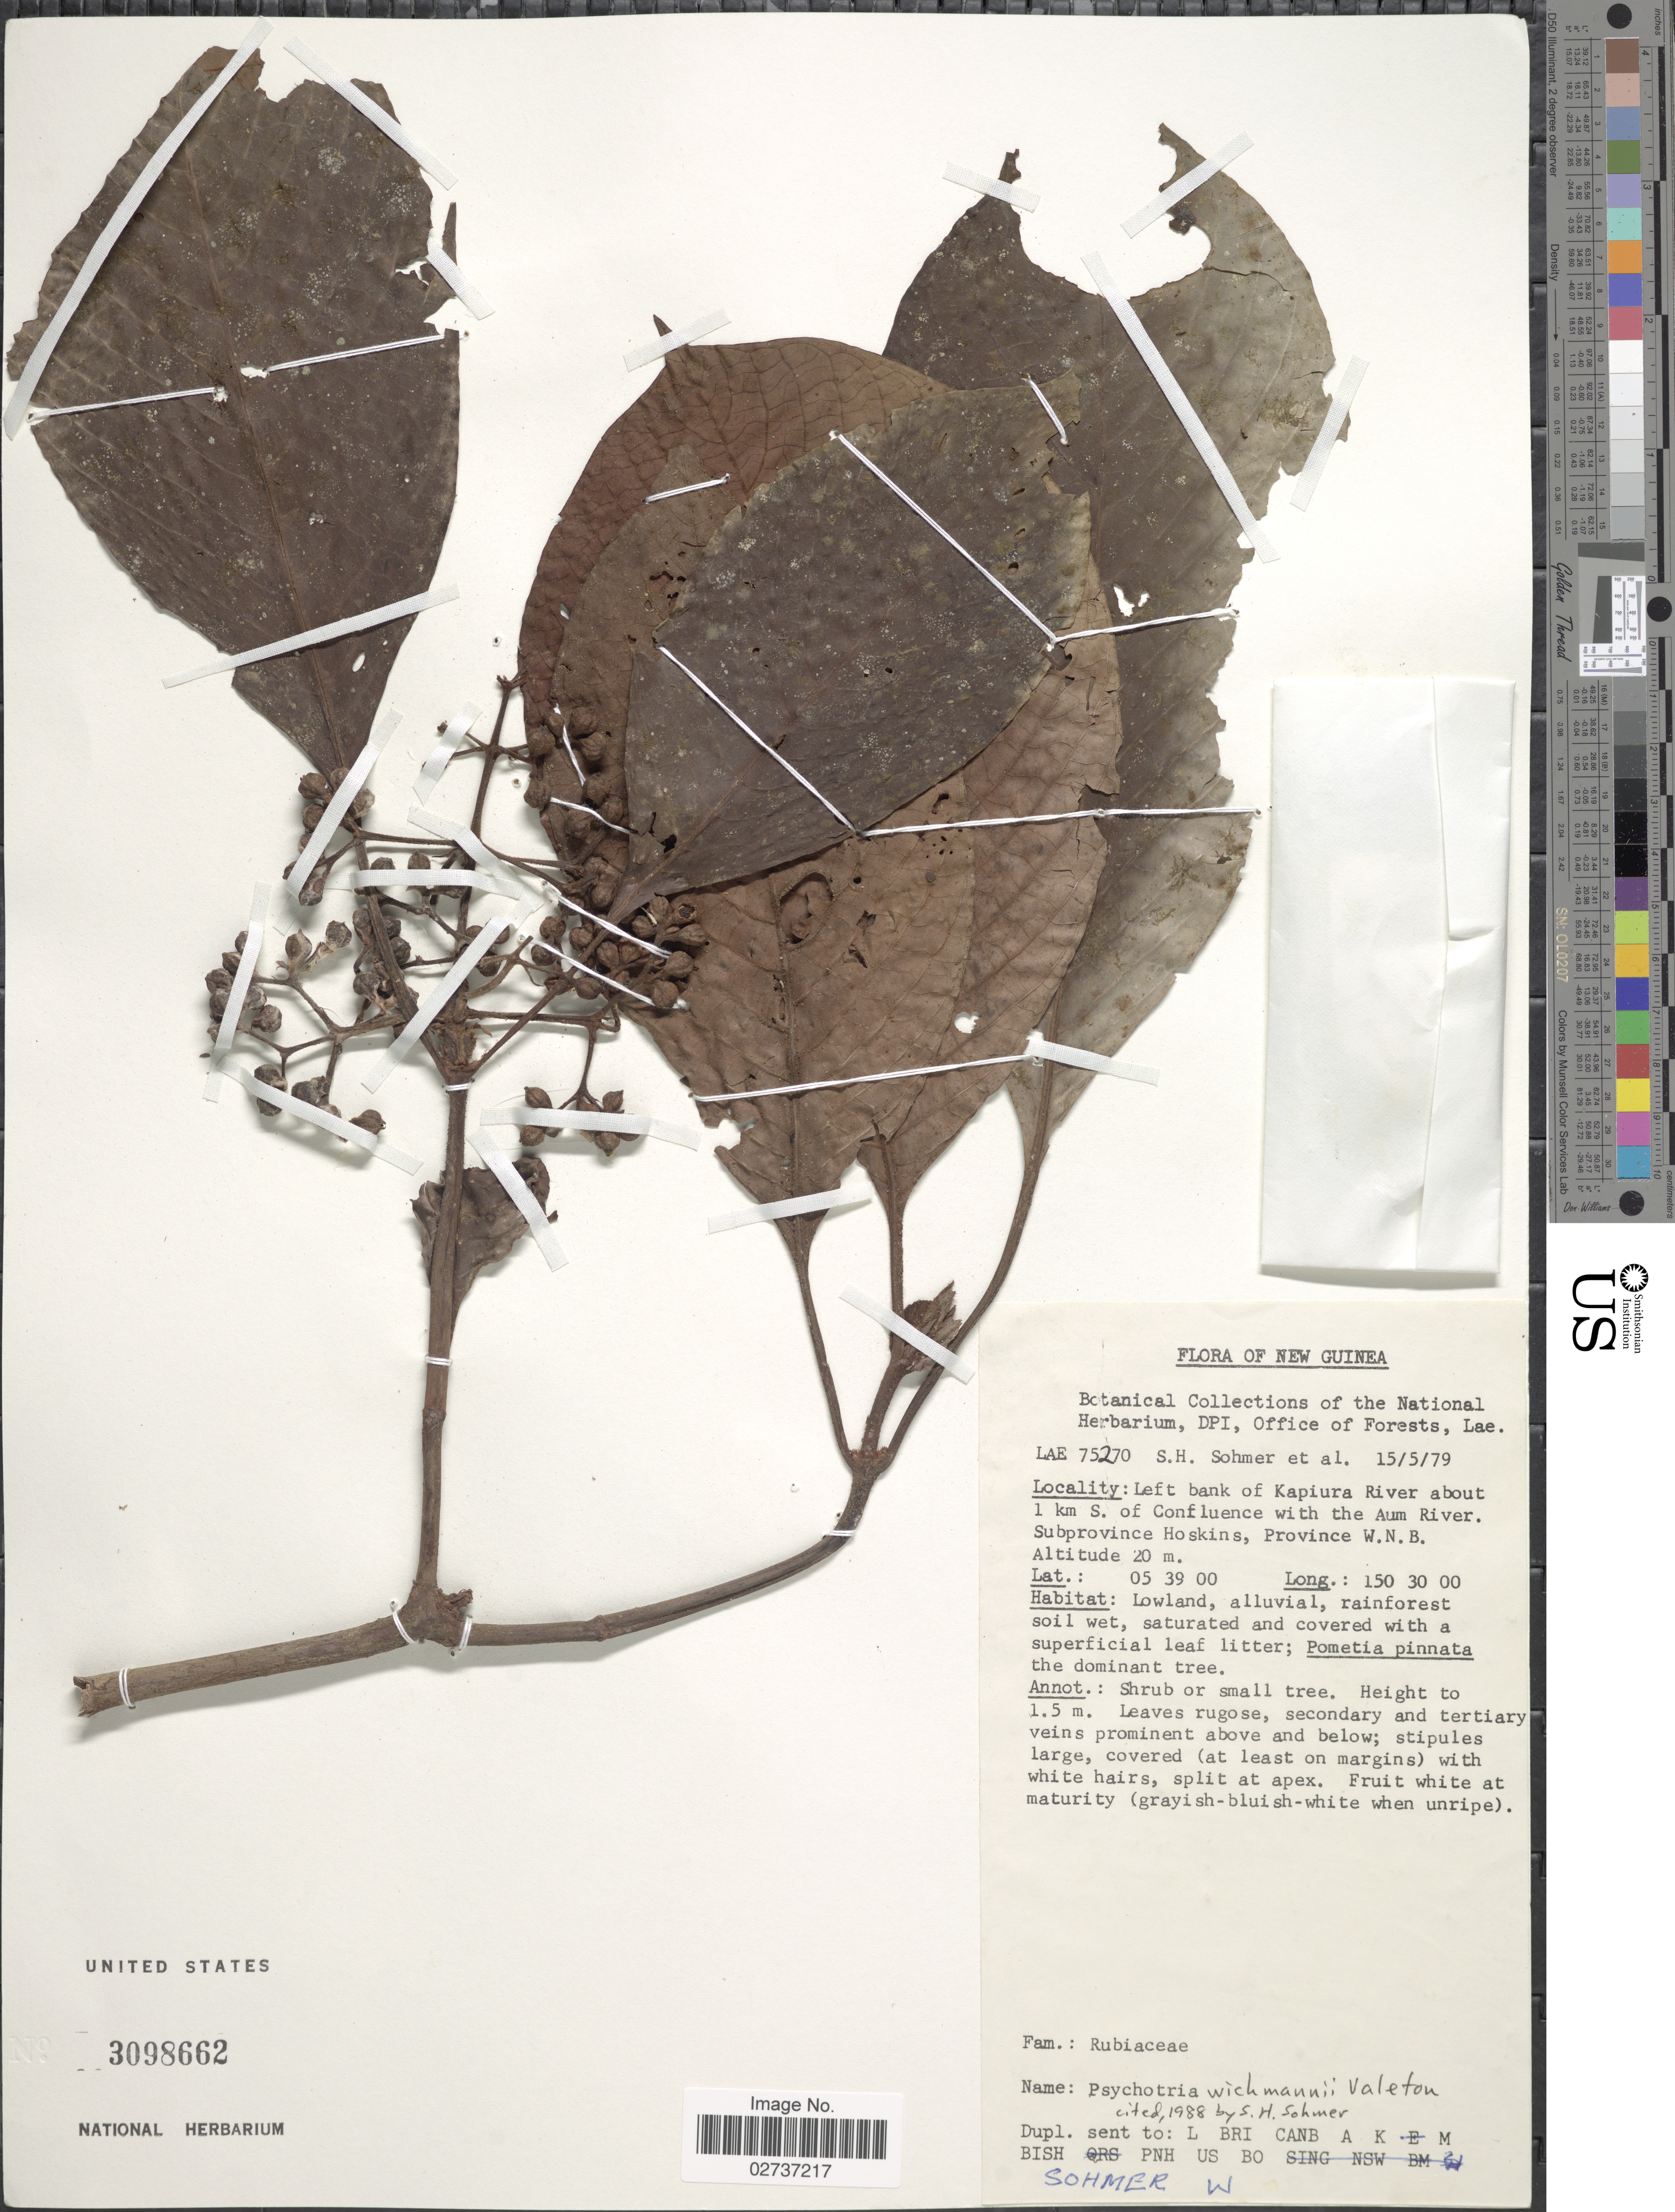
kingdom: Plantae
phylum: Tracheophyta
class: Magnoliopsida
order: Gentianales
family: Rubiaceae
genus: Psychotria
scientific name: Psychotria wichmannii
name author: Valeton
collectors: S. H. Sohmer & et al.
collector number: LAE 75270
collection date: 1979-05-15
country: Papua New Guinea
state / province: West New Britain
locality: New Guinea, Left bank of Kapiura River about 1 km. S of Confluence with the Amu River. Subprovince Hoskins, Province, W.N.B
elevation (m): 20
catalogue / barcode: US 3098662